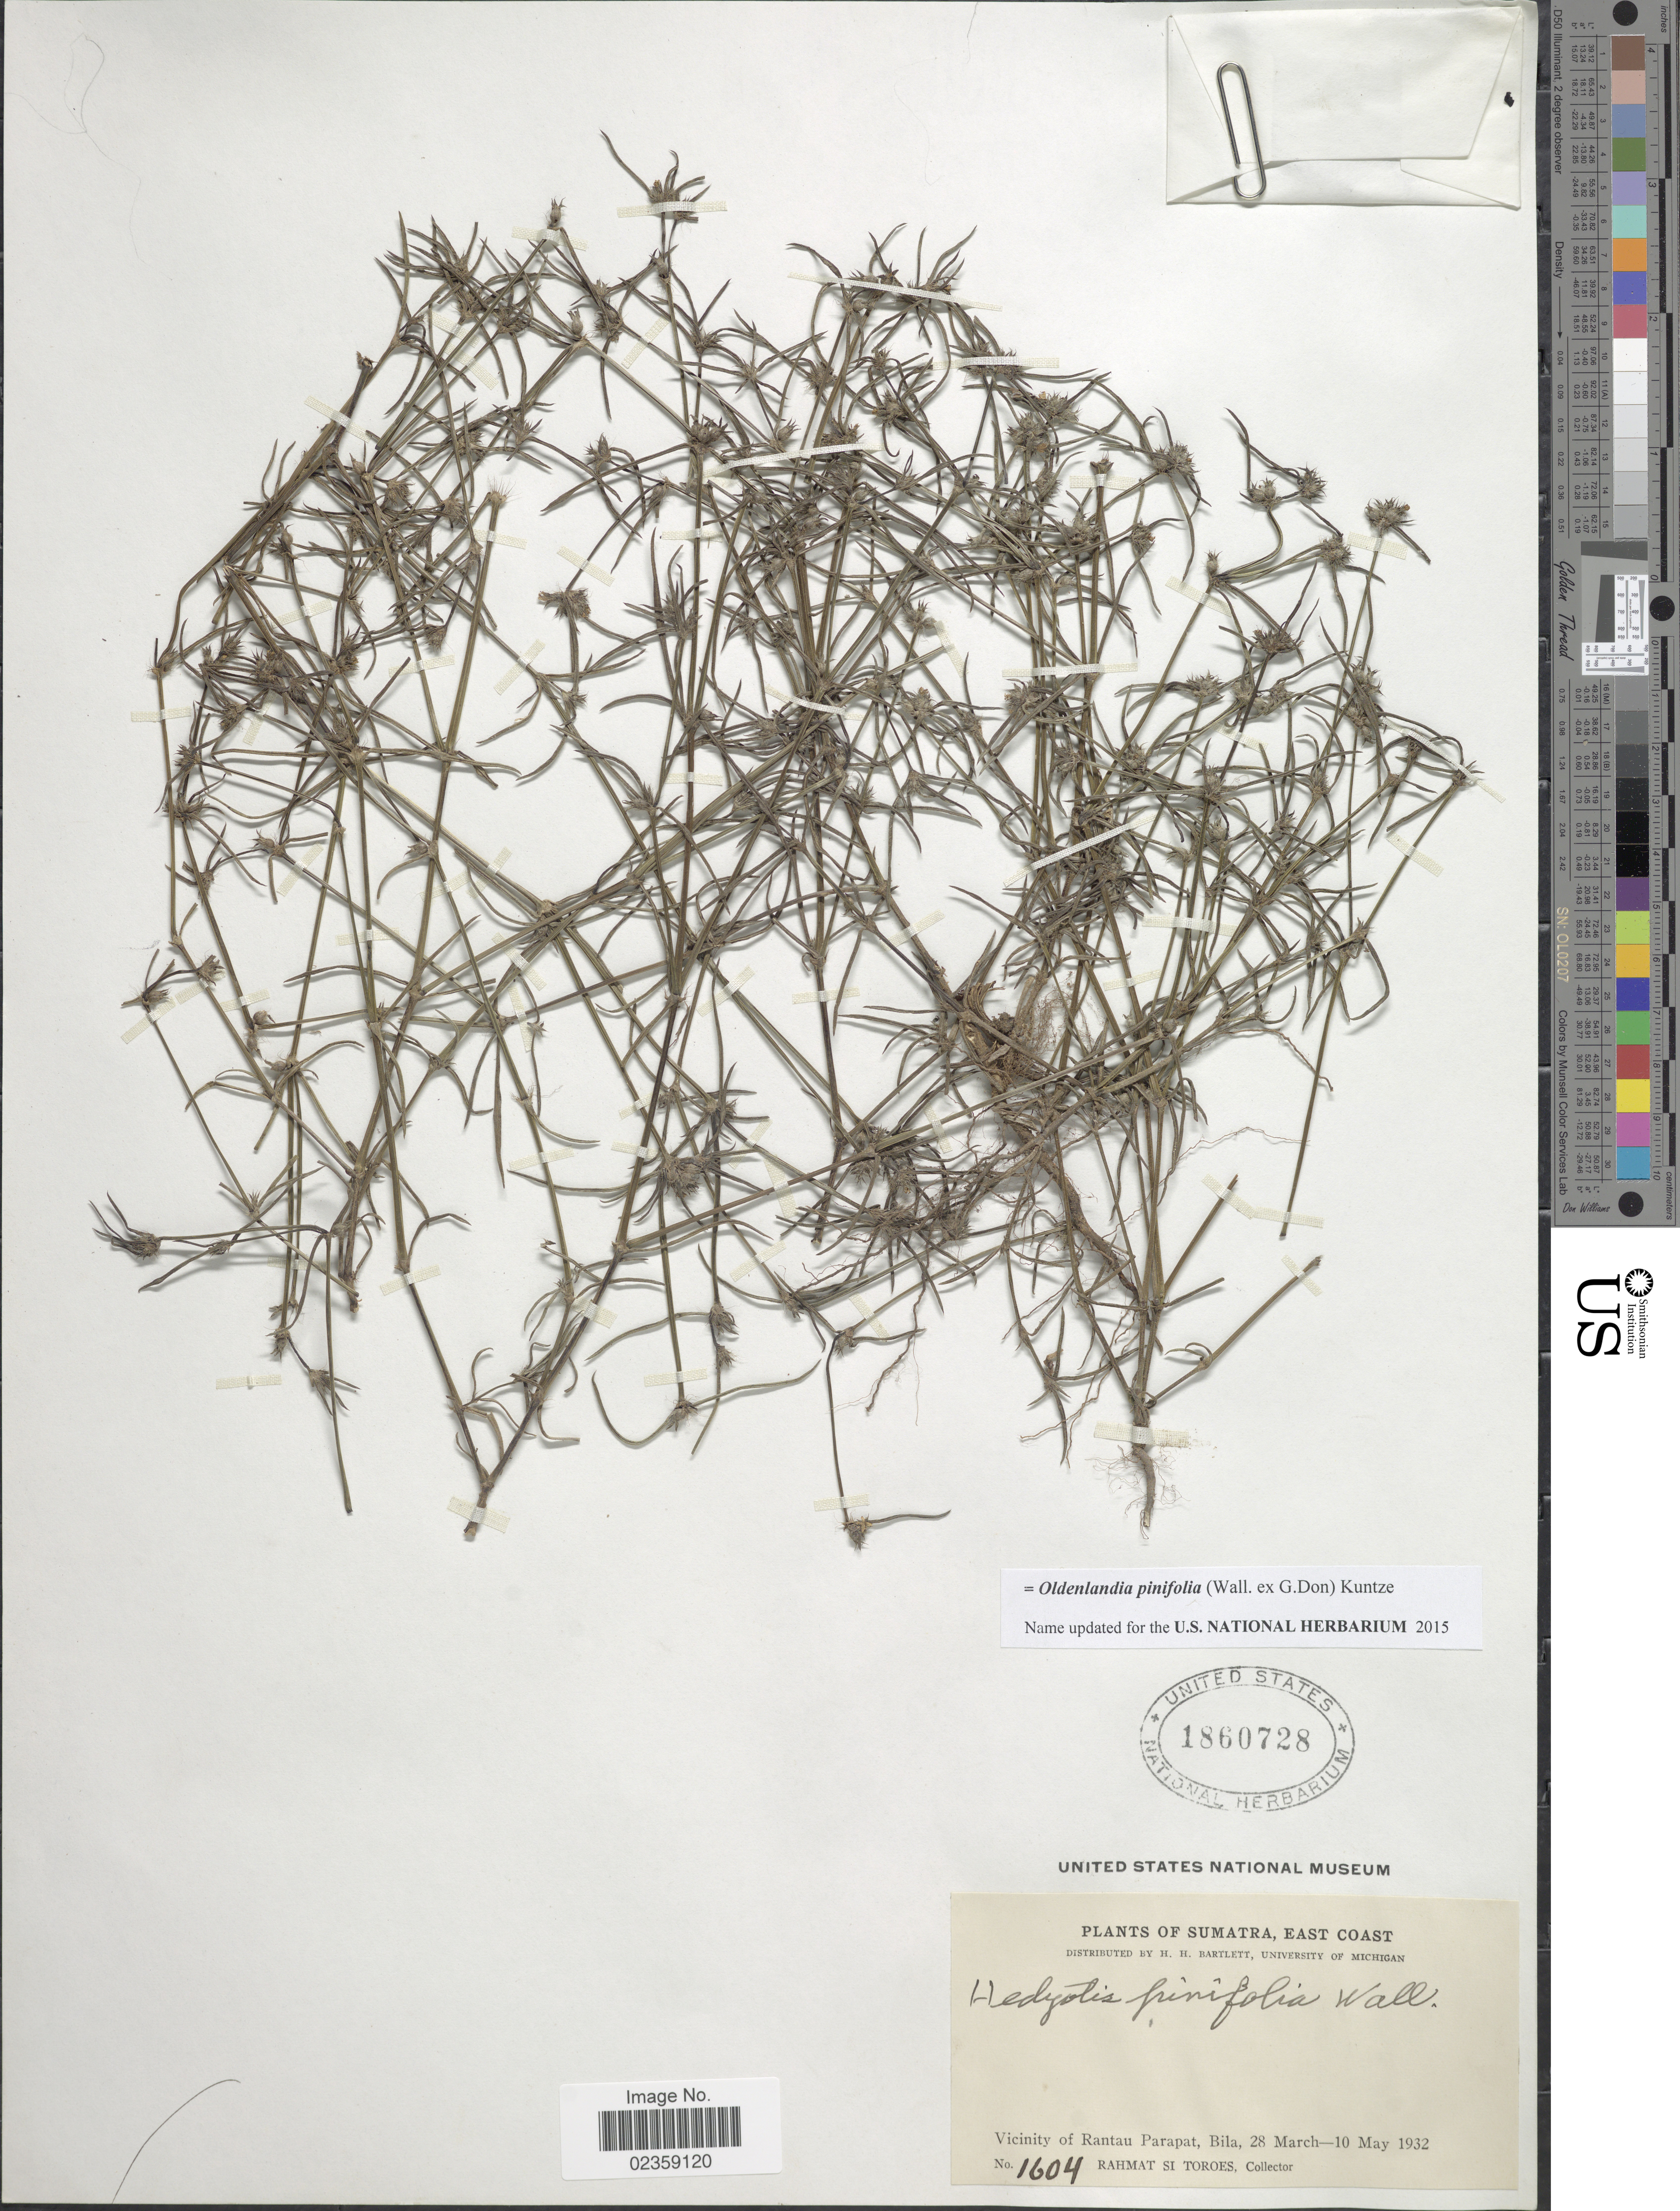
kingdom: Plantae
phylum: Tracheophyta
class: Magnoliopsida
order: Gentianales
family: Rubiaceae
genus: Oldenlandia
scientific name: Oldenlandia pinifolia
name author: (Wall. ex G. Don) Kuntze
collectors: Rahmat Si Boeea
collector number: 1604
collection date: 1932-03-28/1932-05-10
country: Indonesia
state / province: Sumatra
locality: Sumatra, East Coast. Vicinity of Rantau Parapat, Bila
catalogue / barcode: US 1860728